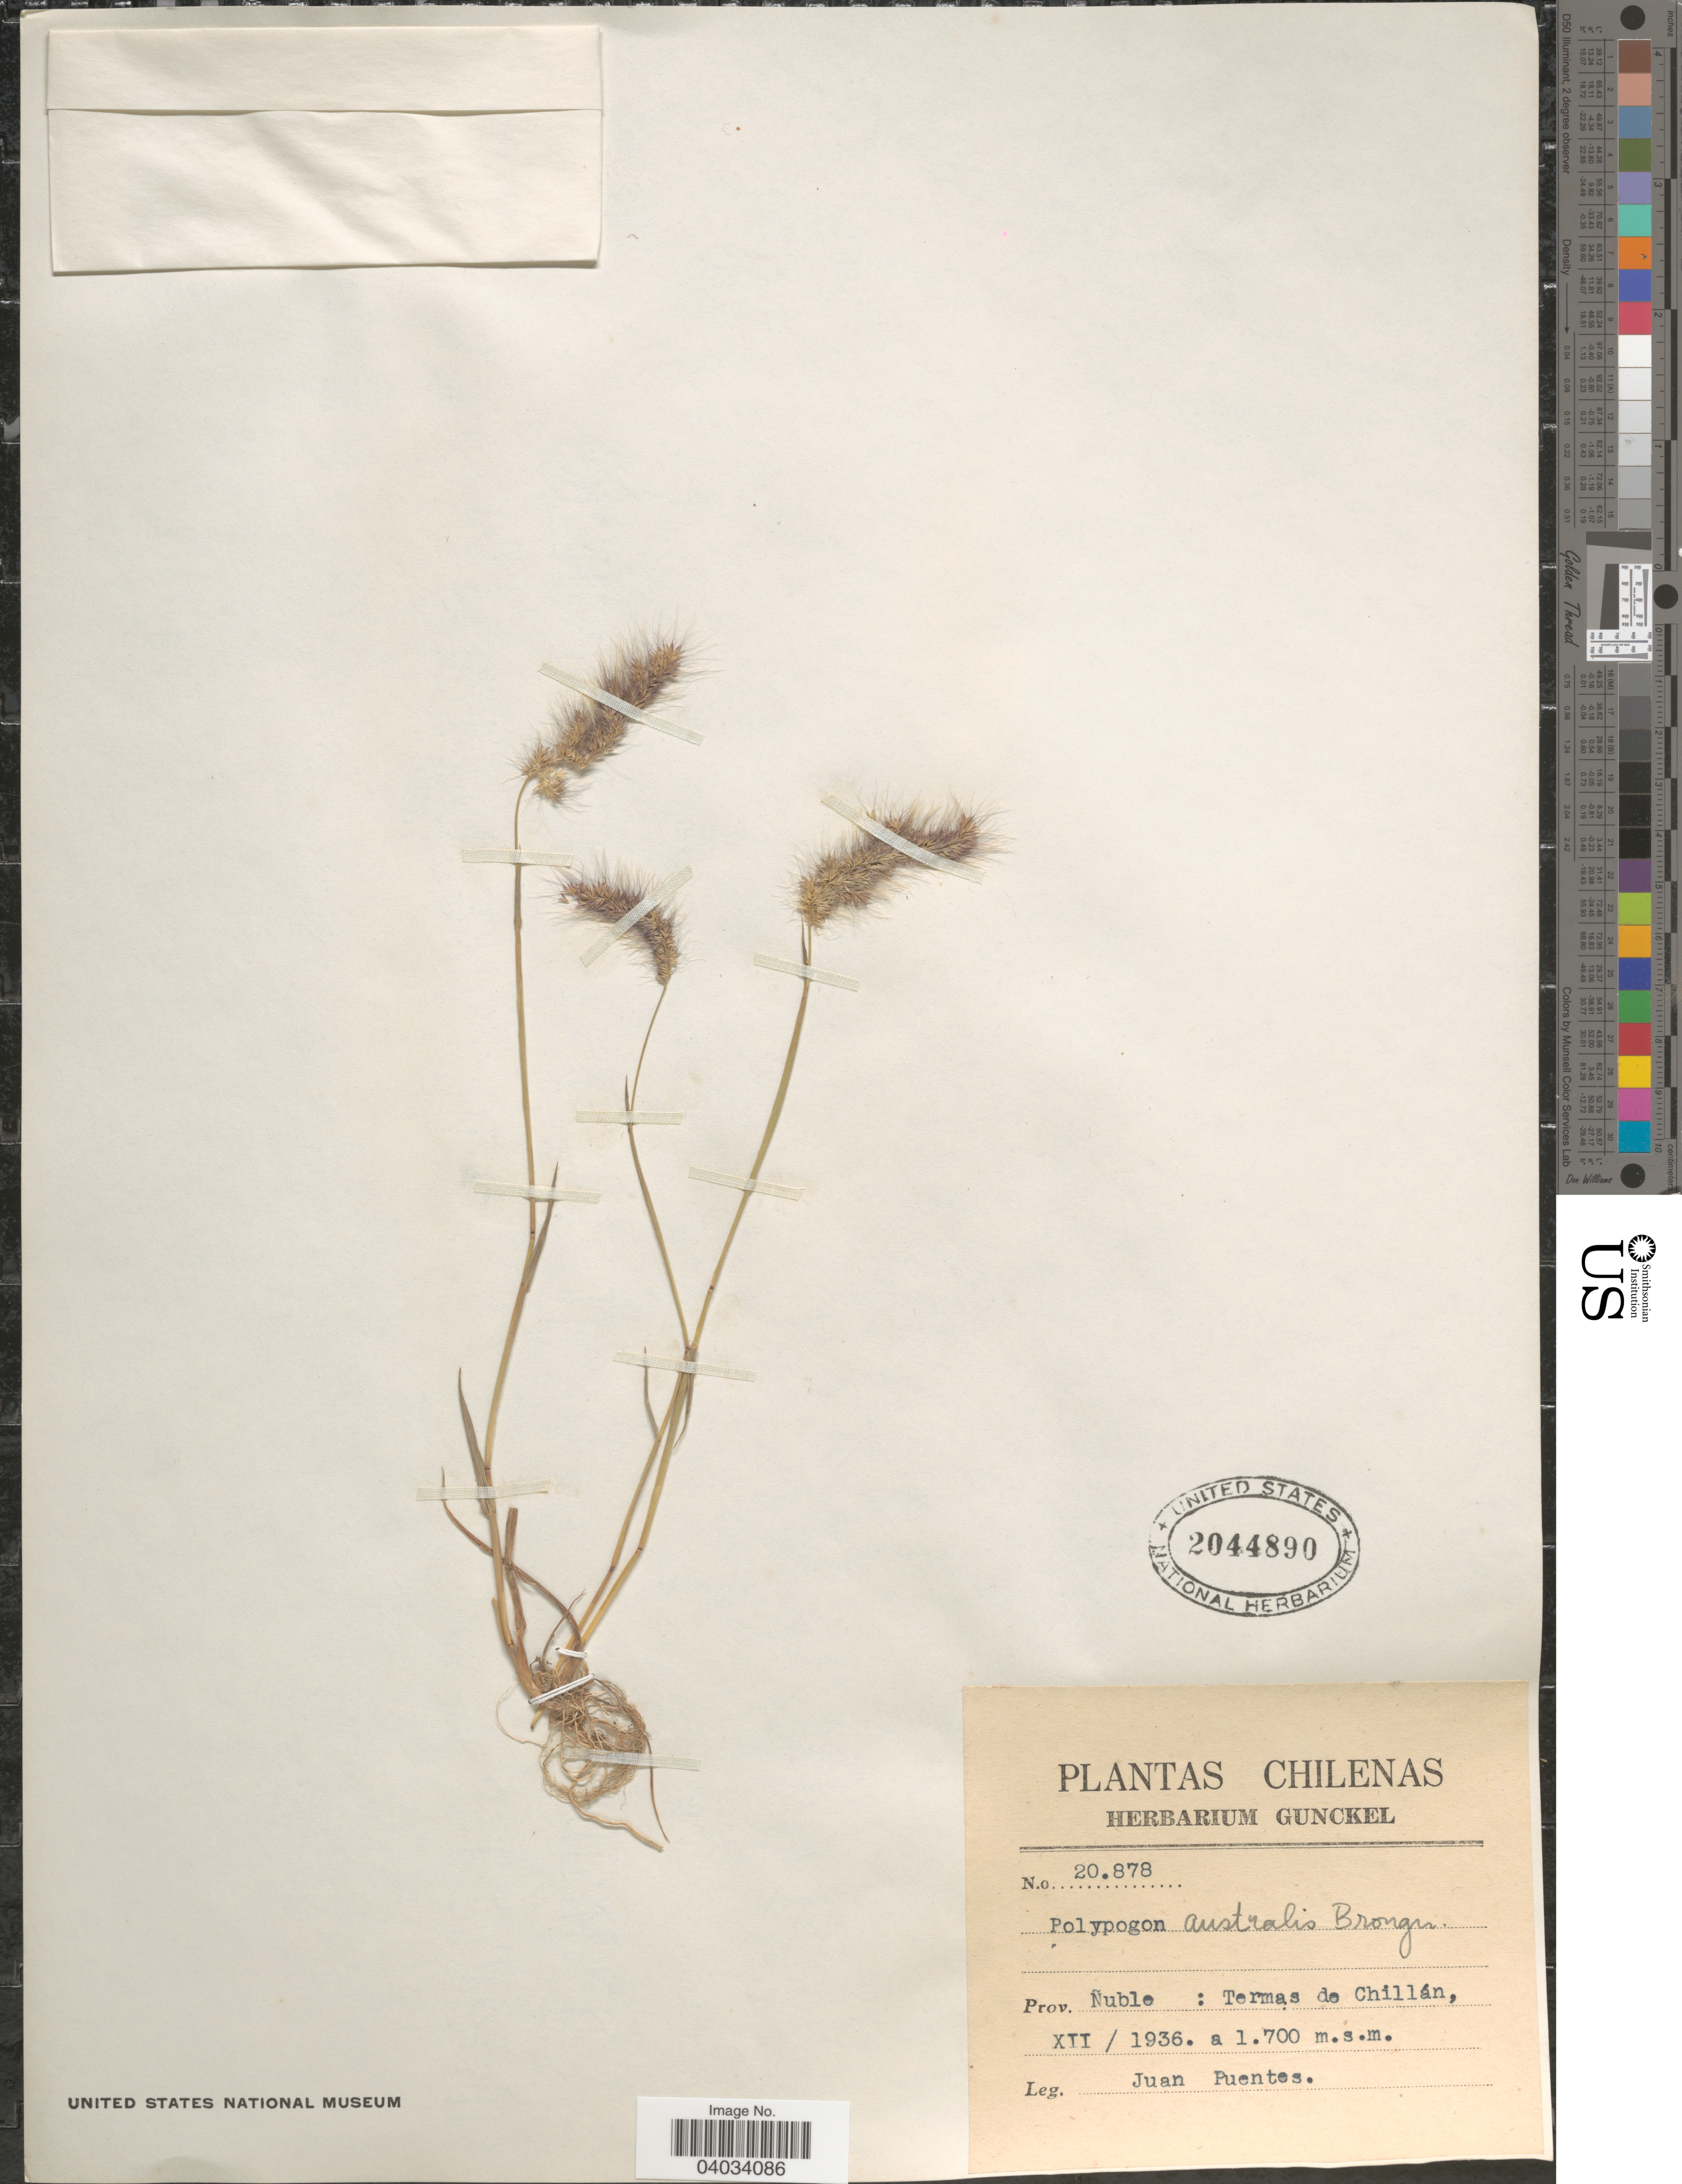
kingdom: Plantae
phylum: Tracheophyta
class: Liliopsida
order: Poales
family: Poaceae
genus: Polypogon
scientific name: Polypogon australis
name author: Brongn.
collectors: J. Puentes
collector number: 20878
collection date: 1936-12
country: Chile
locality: Prov. Nuble: Termas de Chillán.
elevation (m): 1700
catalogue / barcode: US 2044890